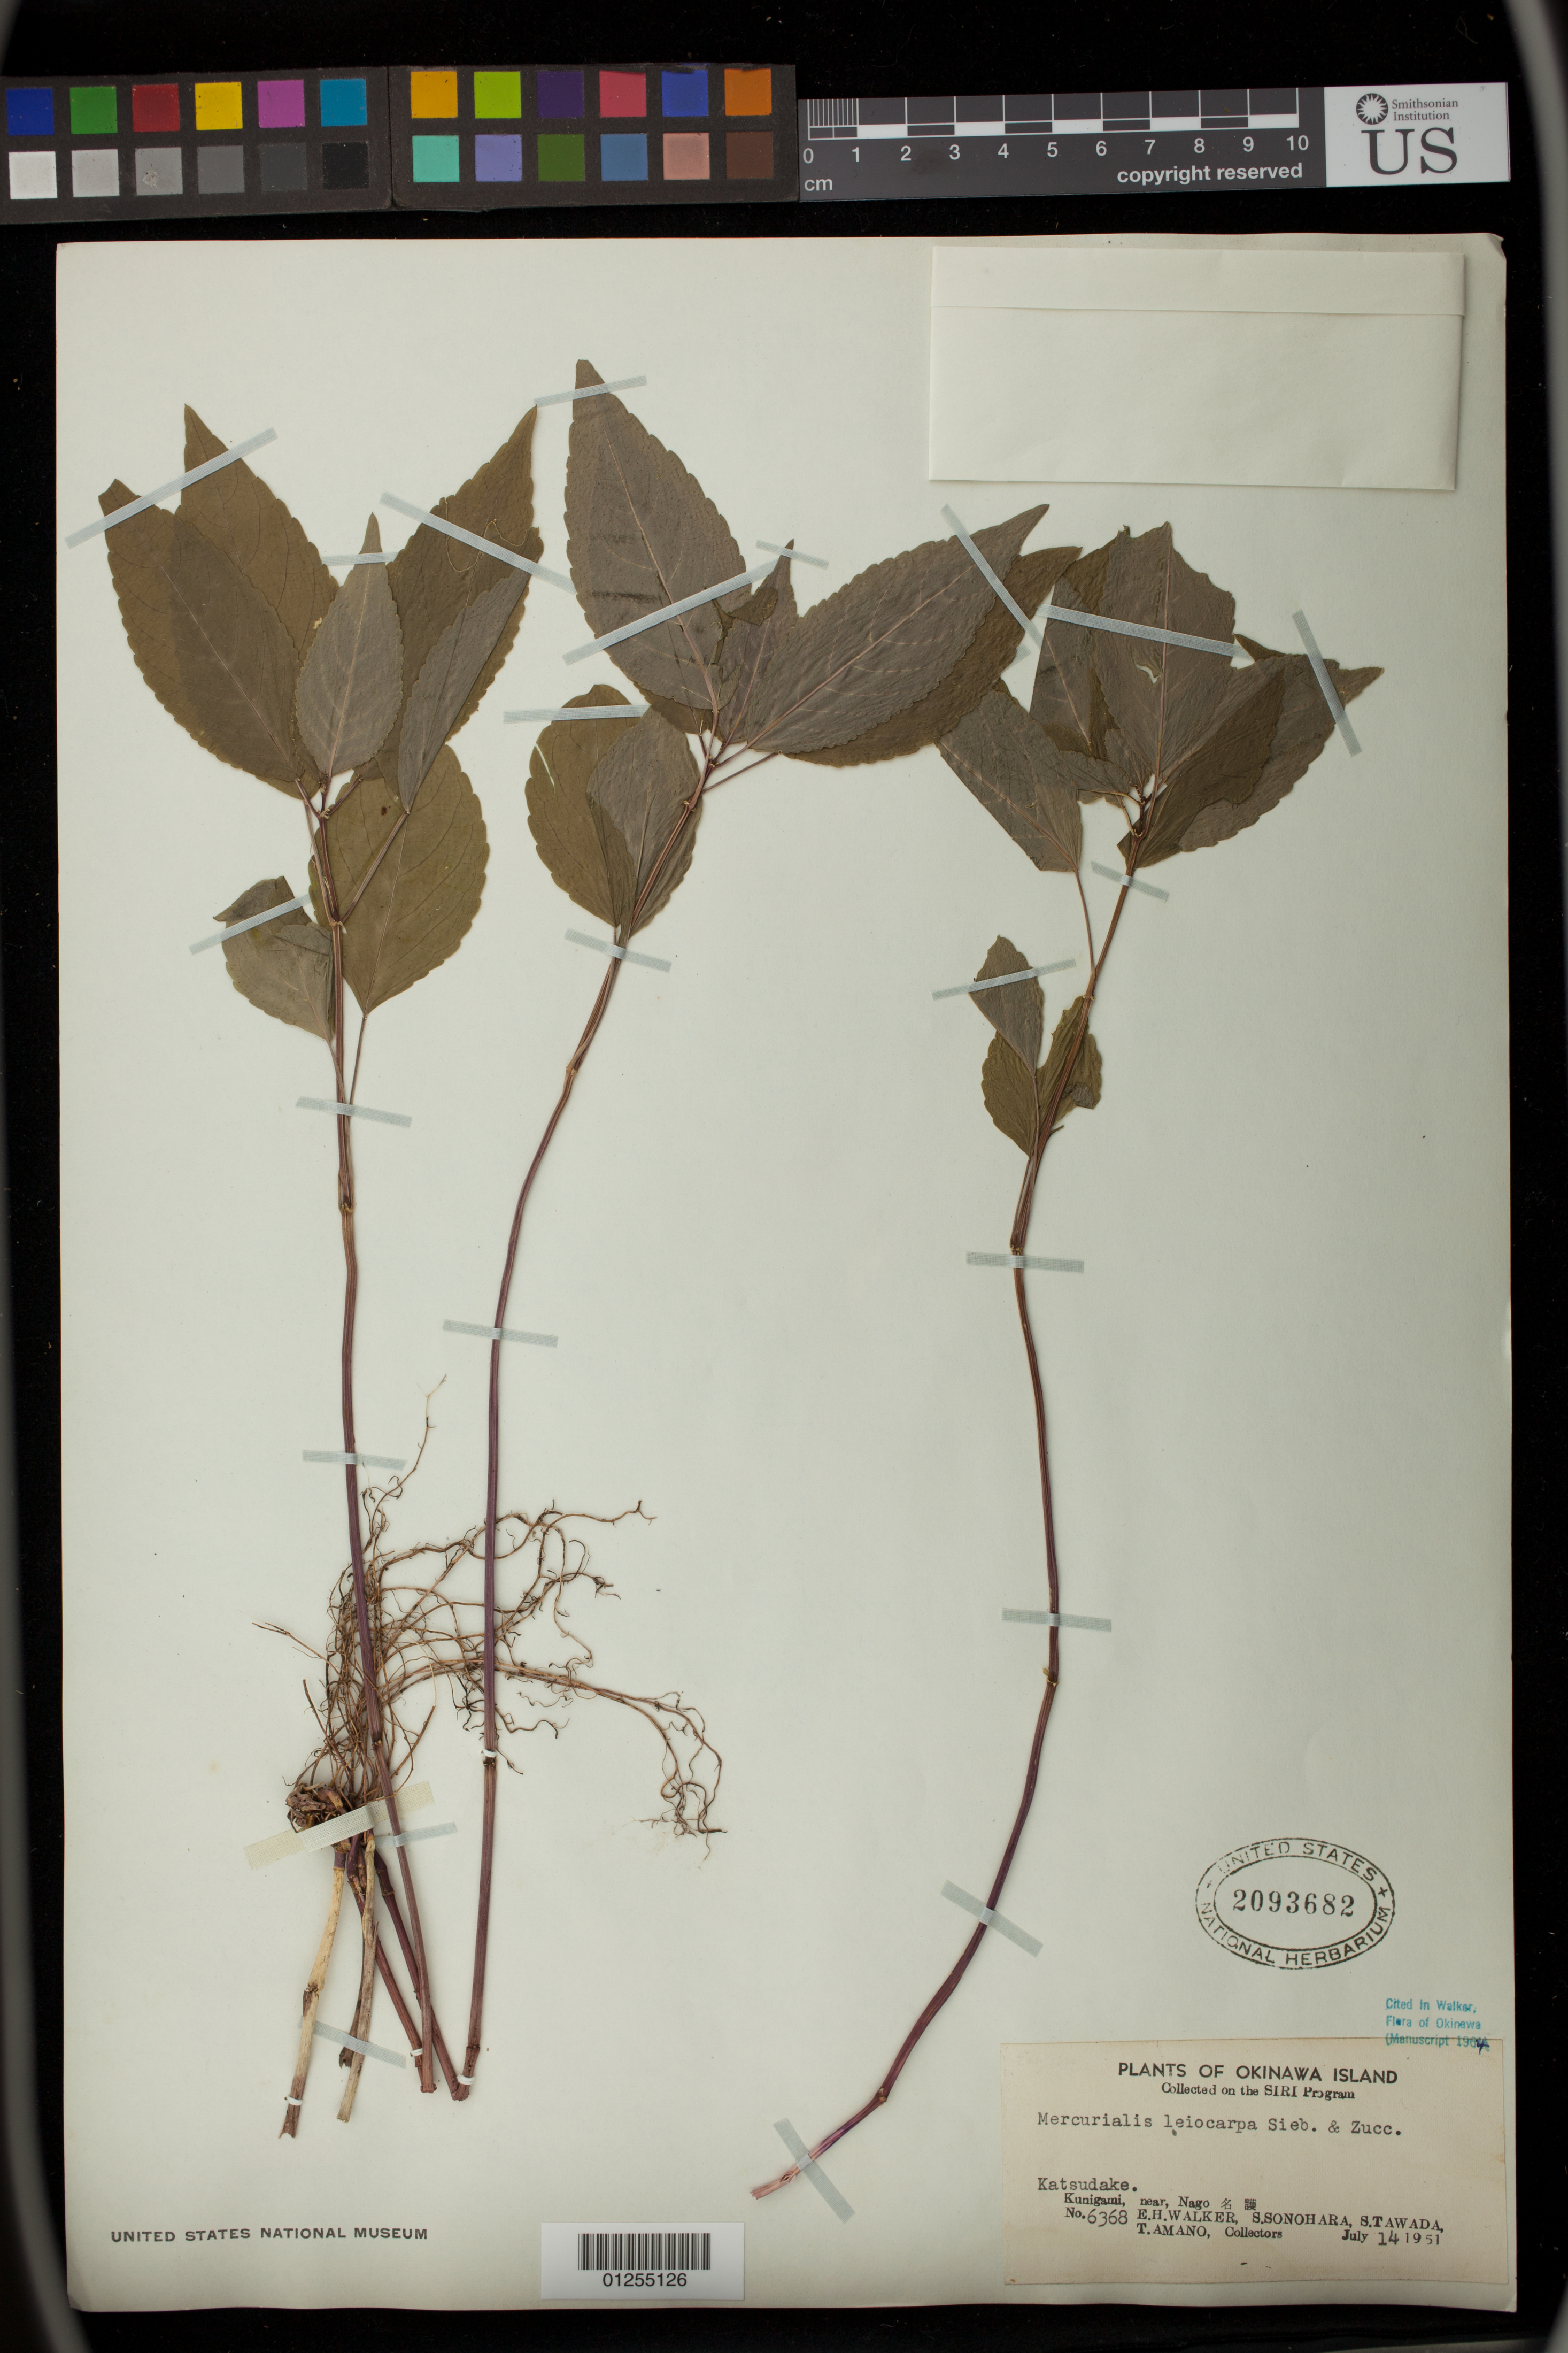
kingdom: Plantae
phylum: Tracheophyta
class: Magnoliopsida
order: Malpighiales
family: Euphorbiaceae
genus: Mercurialis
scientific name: Mercurialis leiocarpa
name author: Siebold & Zucc.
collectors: E. H. Walker, S. Sonohara, S. Tawada & T. Amano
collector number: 6368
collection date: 1951-07-14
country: Japan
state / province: Okinawa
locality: Katsudake. Kunigami, near, Nago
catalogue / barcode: US 2093682